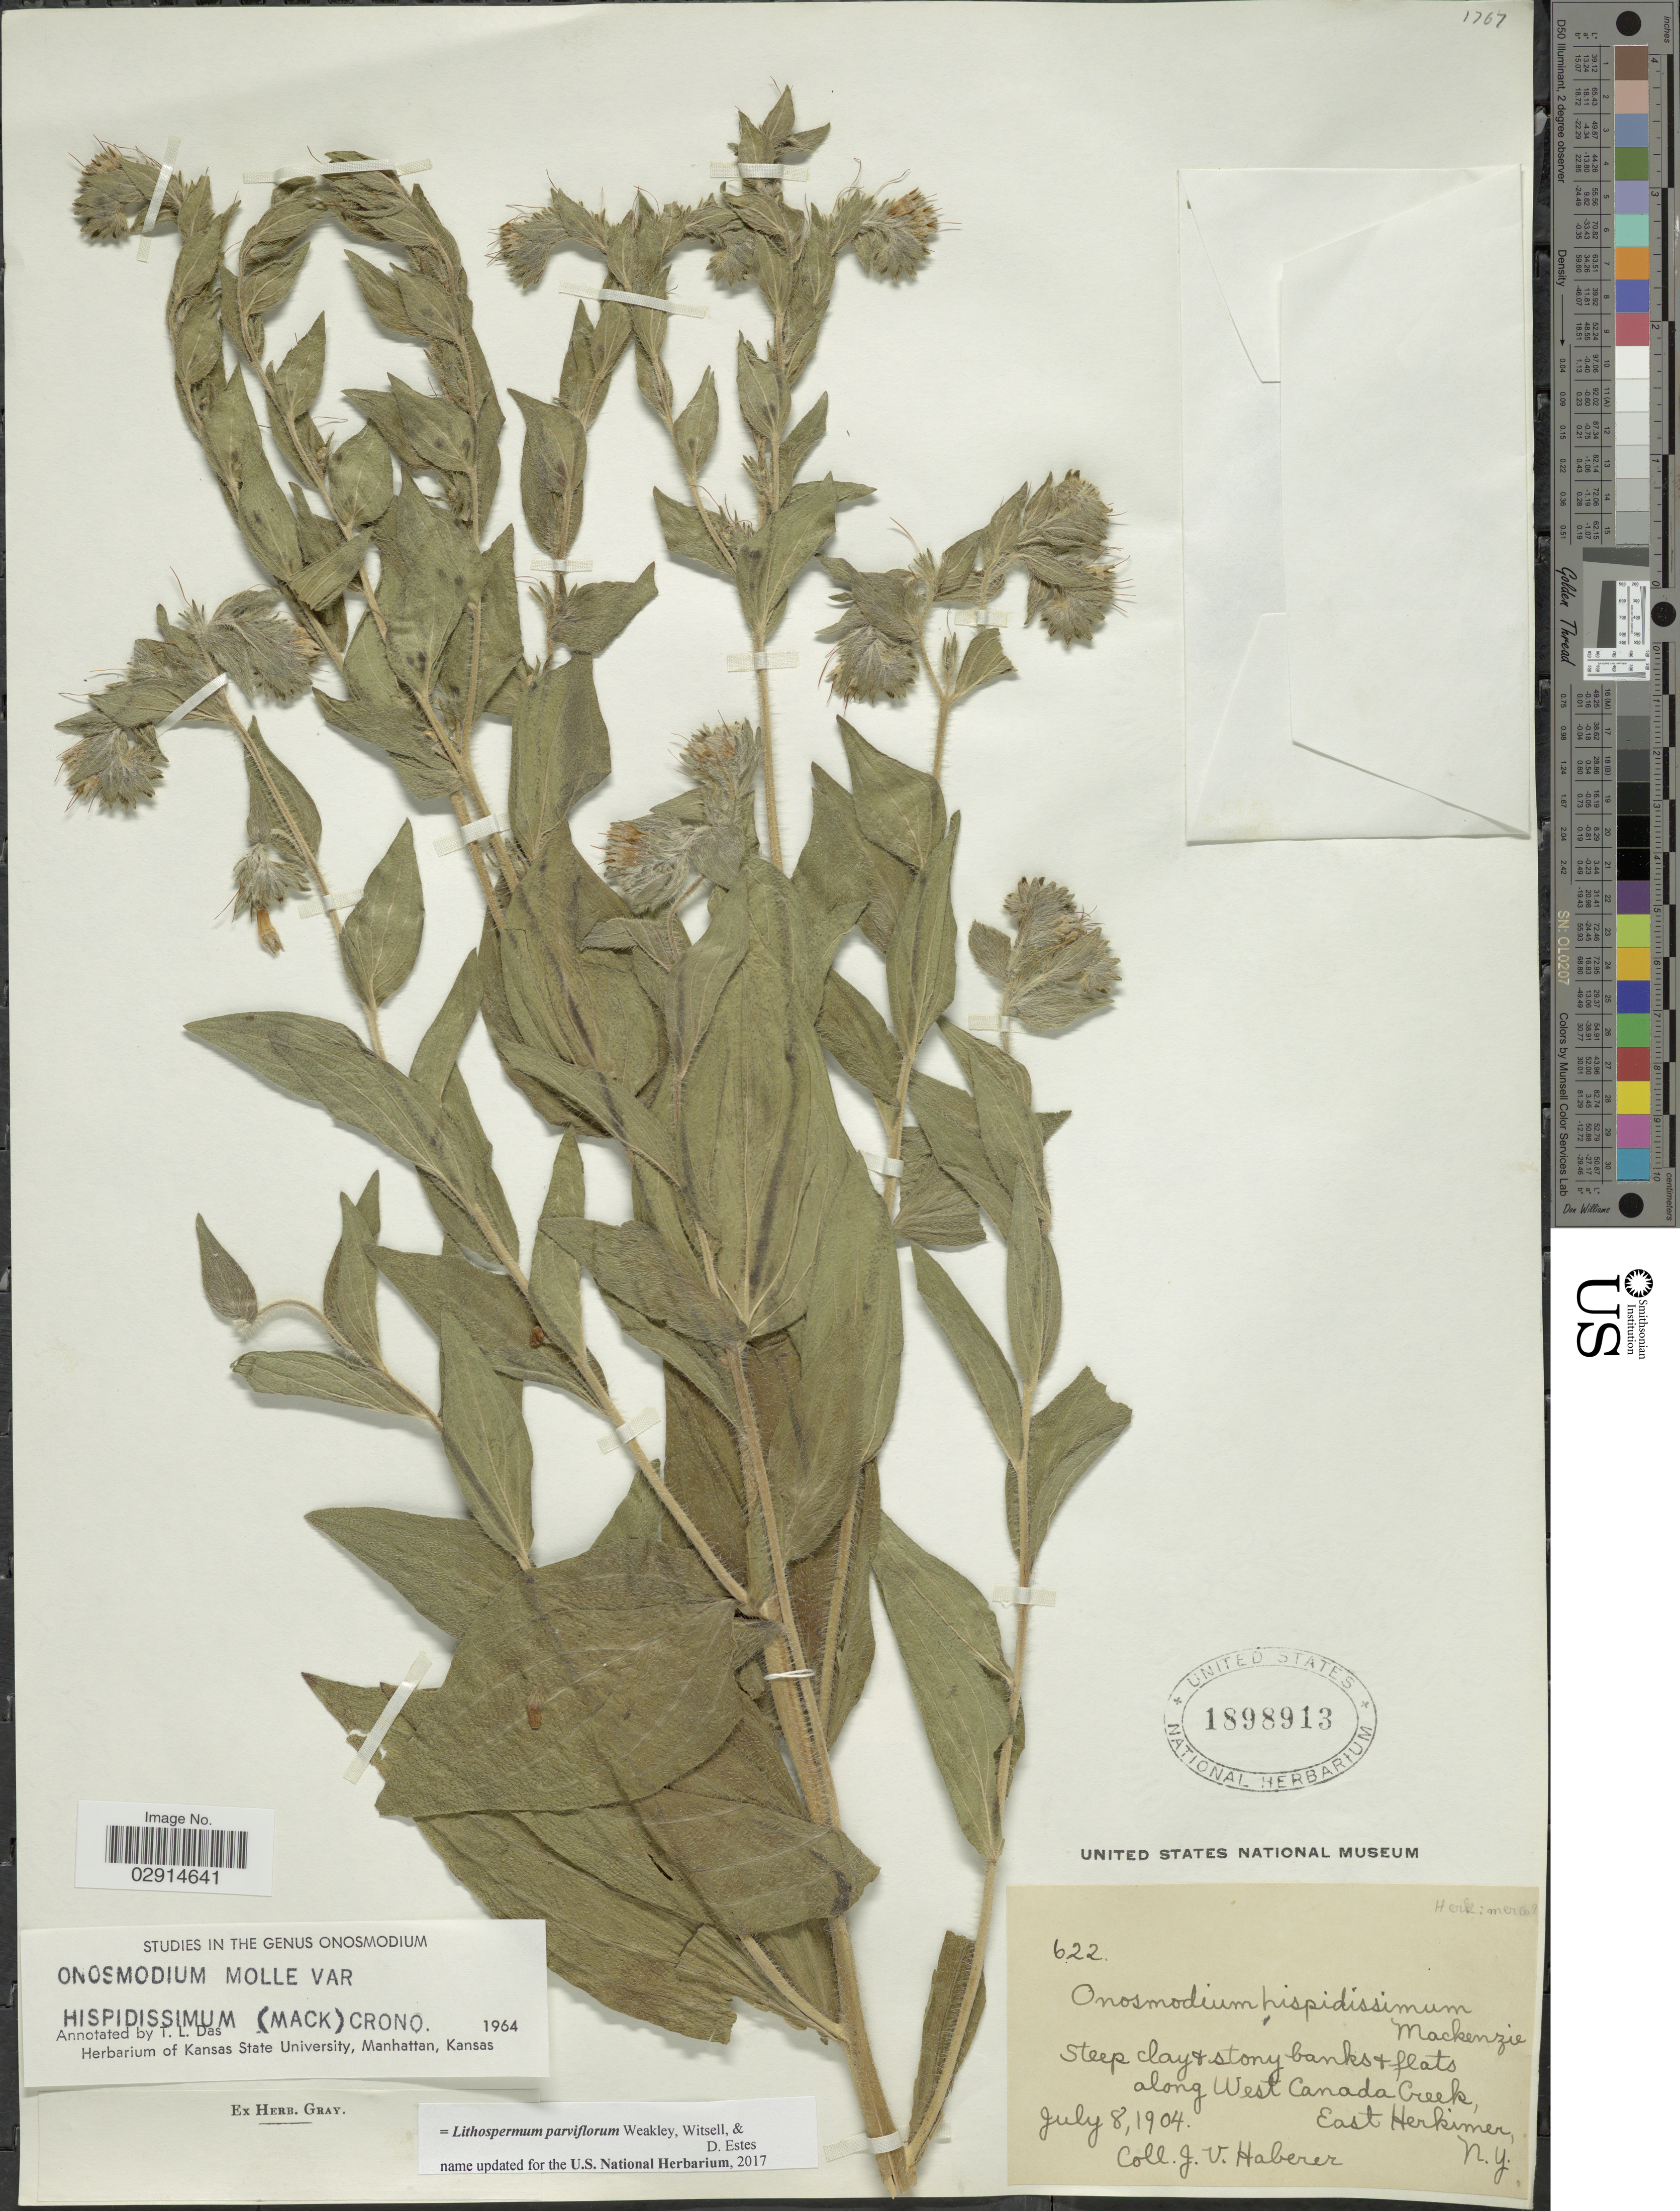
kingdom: Plantae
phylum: Tracheophyta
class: Magnoliopsida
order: Boraginales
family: Boraginaceae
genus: Lithospermum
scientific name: Lithospermum parviflorum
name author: Weakley et al.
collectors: J. V. Haberer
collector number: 622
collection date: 1904-07-08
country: United States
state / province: New York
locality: Herkimer Co. Along West Canada Creek, East Herkimer.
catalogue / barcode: US 1898913